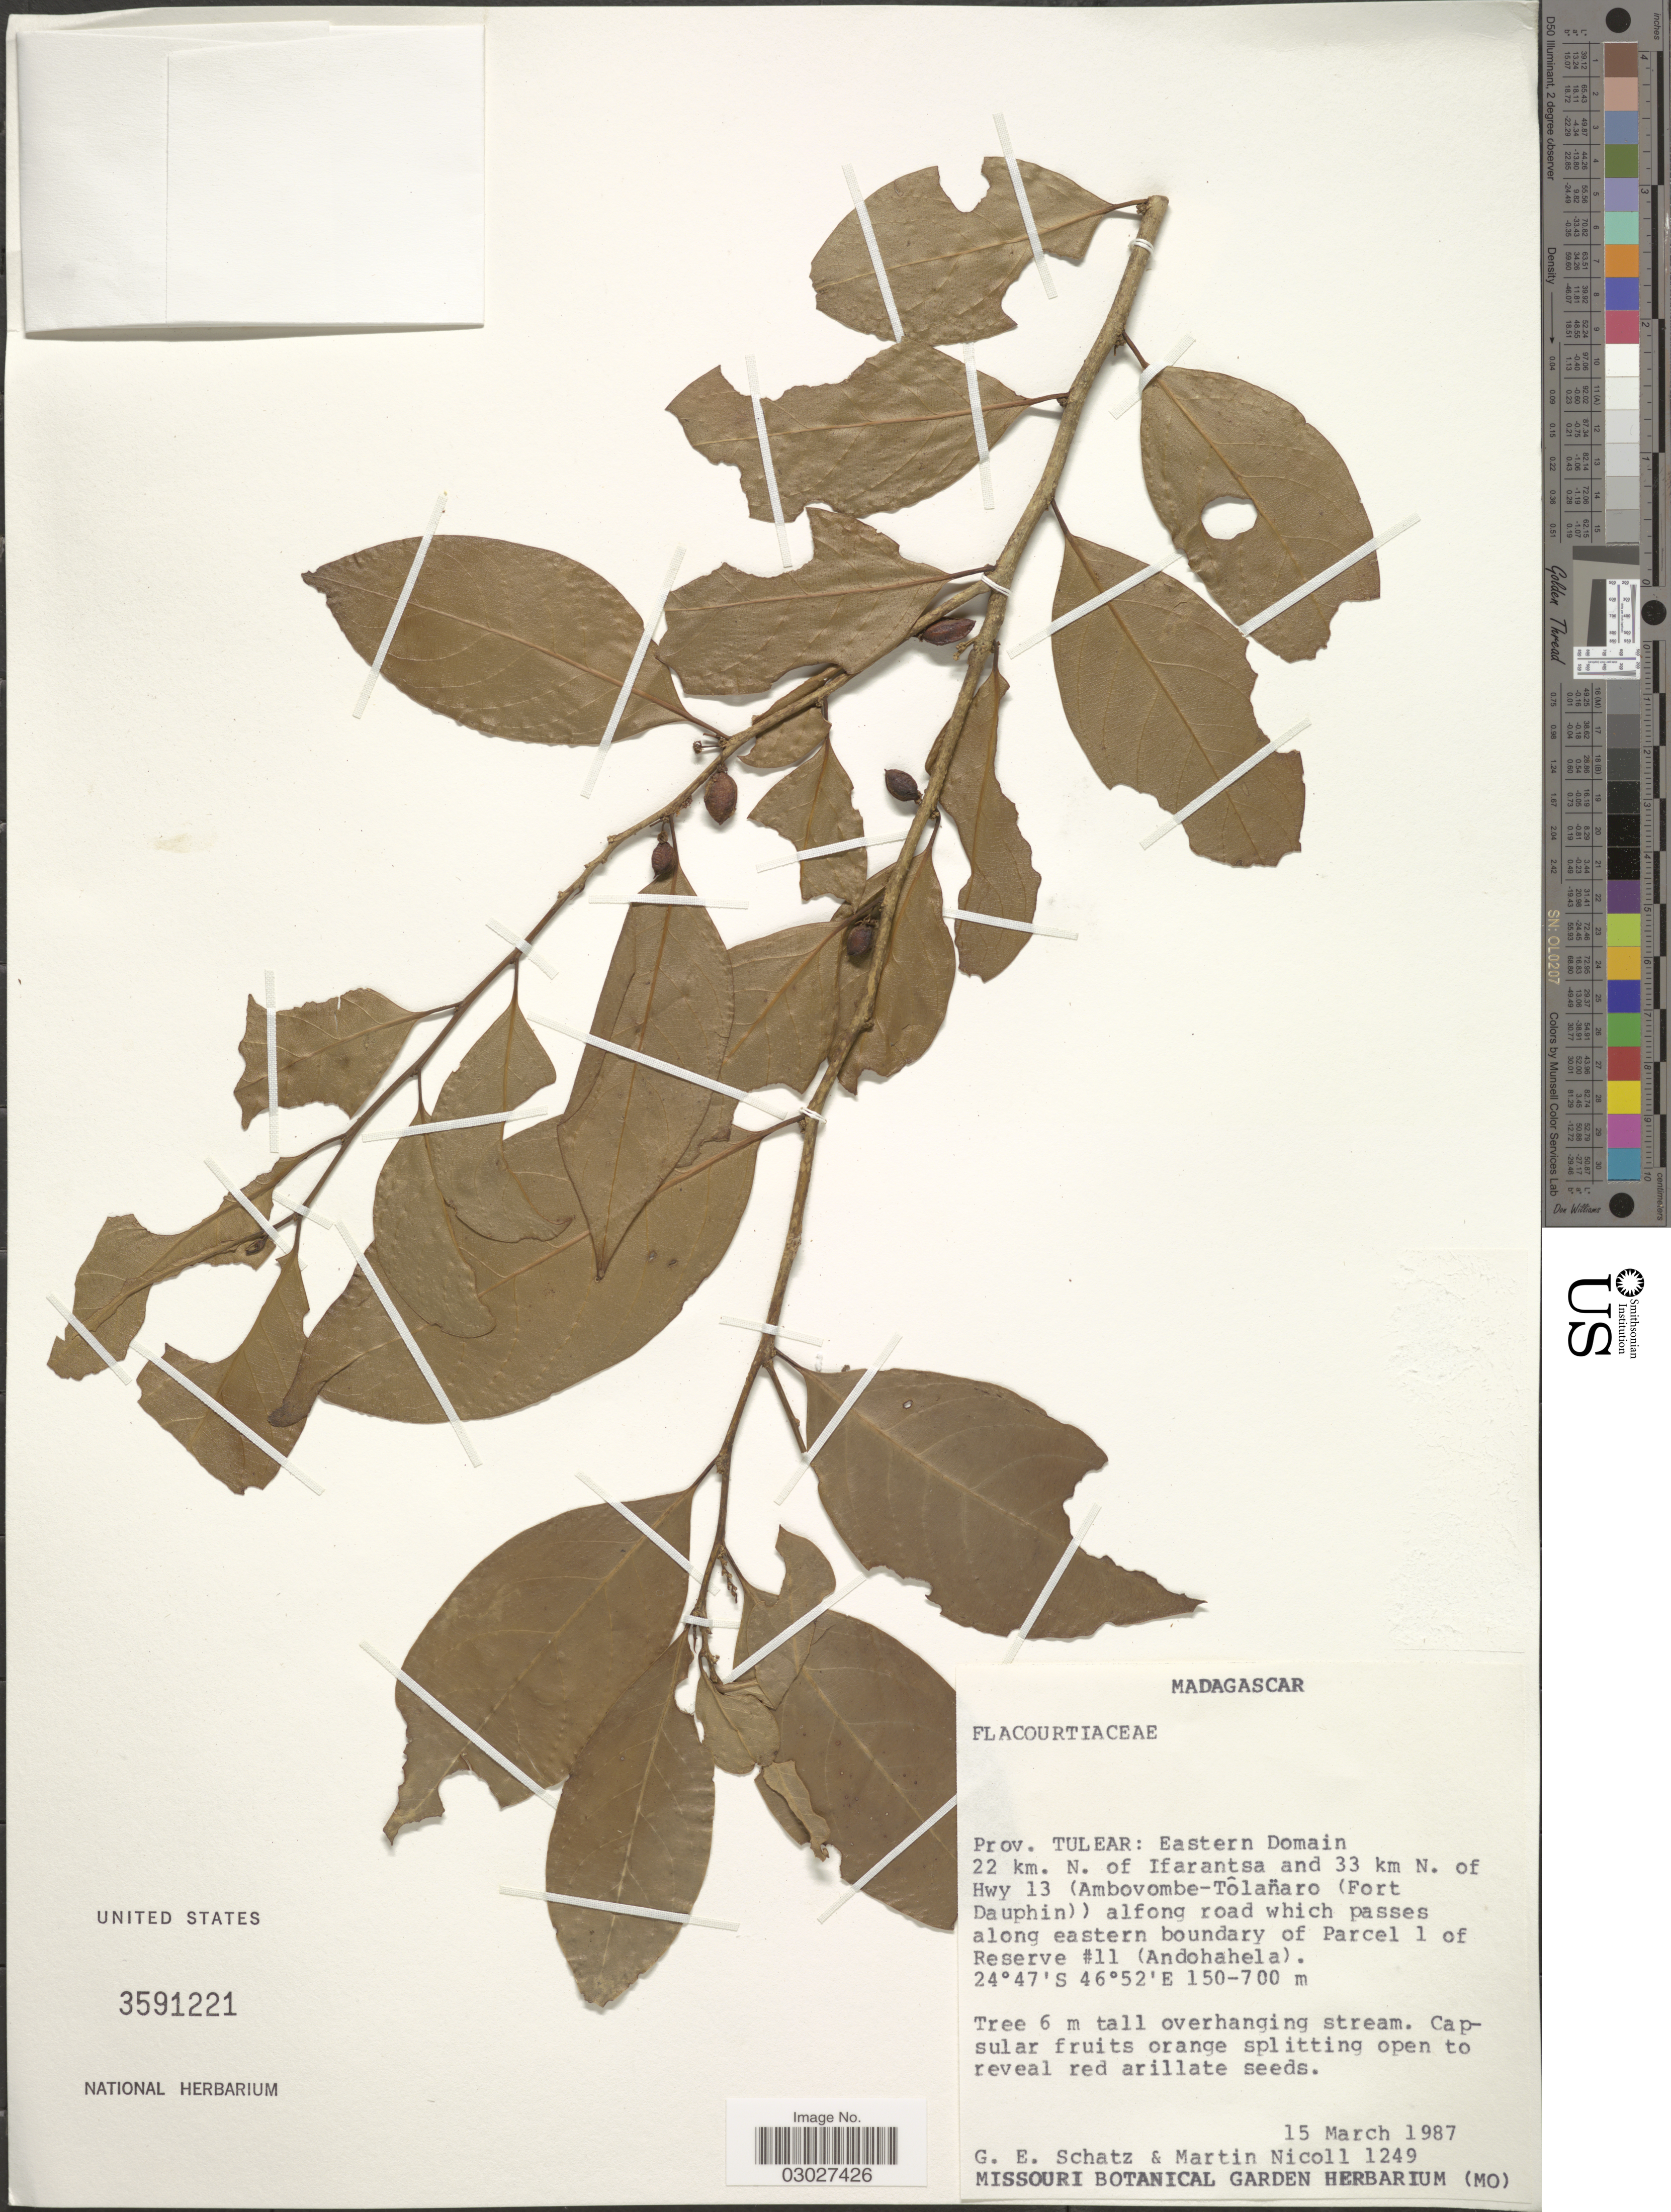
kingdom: Plantae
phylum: Tracheophyta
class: Magnoliopsida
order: Malpighiales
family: Salicaceae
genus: Casearia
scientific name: Casearia sp.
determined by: Lachenaud, O.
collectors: G. Schatz & M. Nicoll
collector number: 1249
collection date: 1987-03-15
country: Madagascar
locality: Prov. Tulear: Eastern Domain 22 km. N. of Ifarantsa and 33 km N. of Hwy 13 (Ambovombe-Tôlañaro (Fort Dauphin)) alfong road which passes along eastern boundary of Parcel 1 of Reserve #11 (Andohahela).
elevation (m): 150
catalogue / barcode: US 3591221